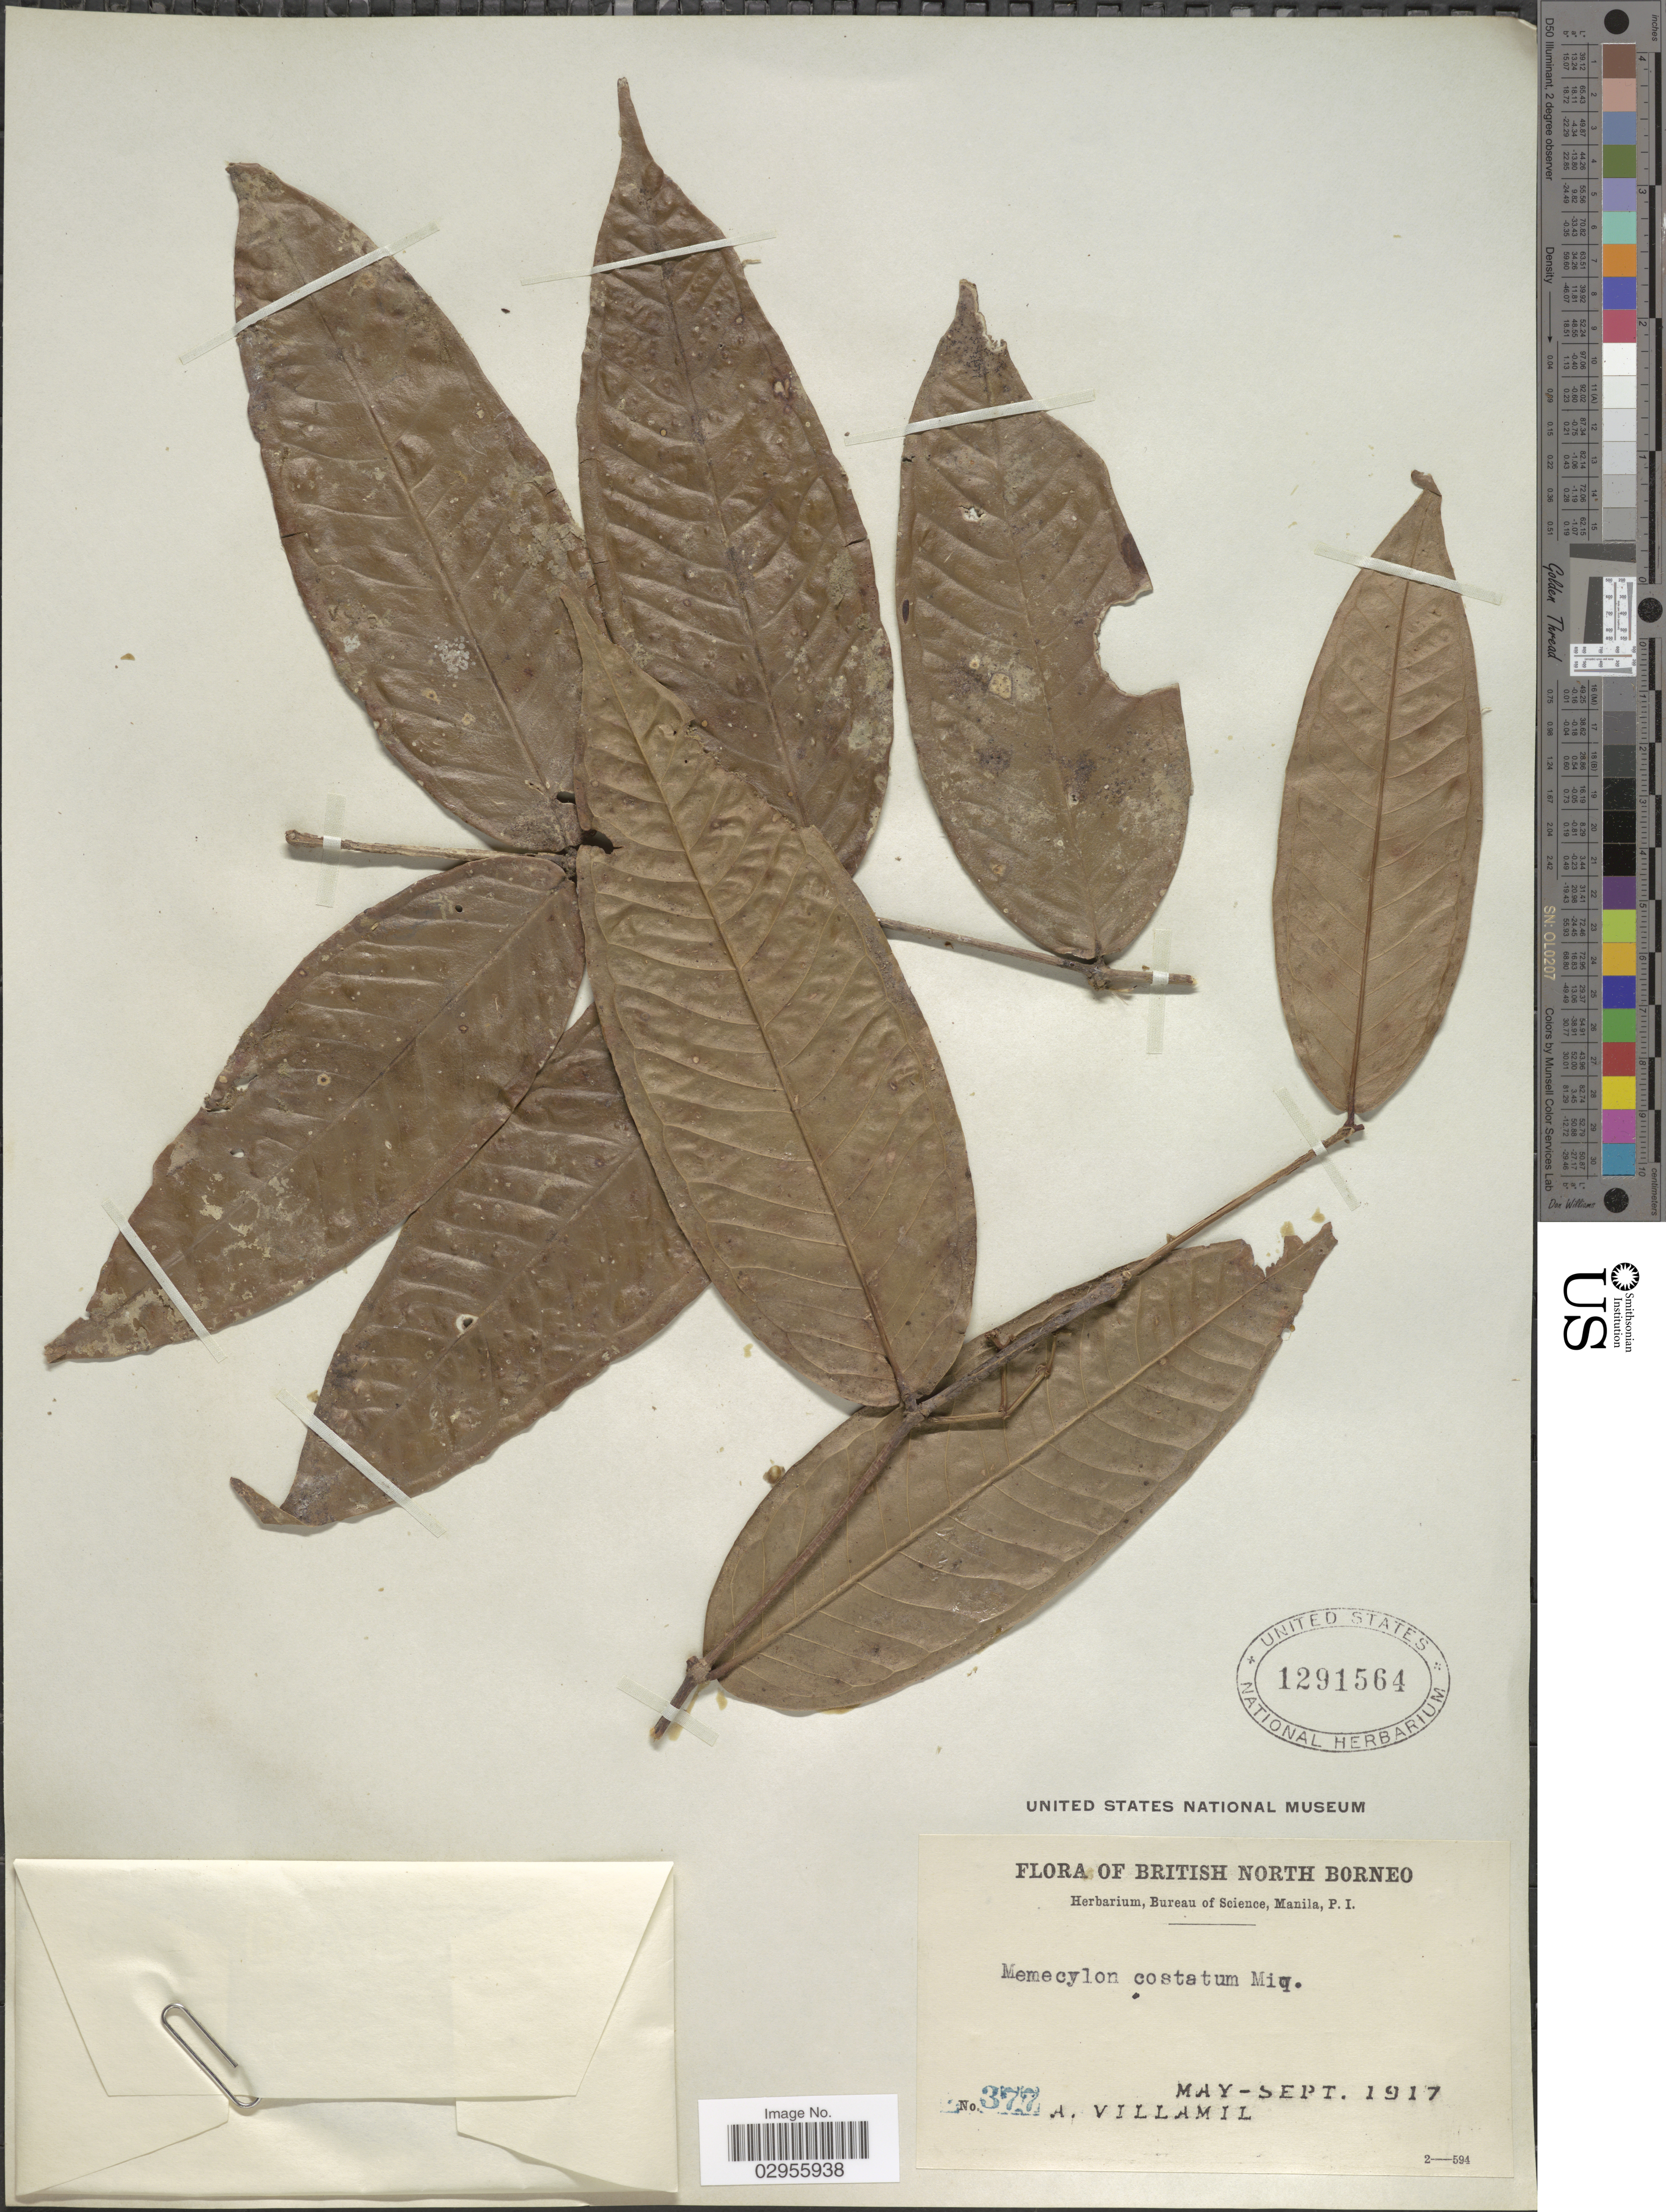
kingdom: Plantae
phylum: Tracheophyta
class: Magnoliopsida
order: Myrtales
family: Melastomataceae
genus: Memecylon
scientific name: Memecylon costatum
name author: Miq.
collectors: A. Villamil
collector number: E377*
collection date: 1917-05/1917-09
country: Malaysia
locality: British North Borneo.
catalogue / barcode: US 1291564